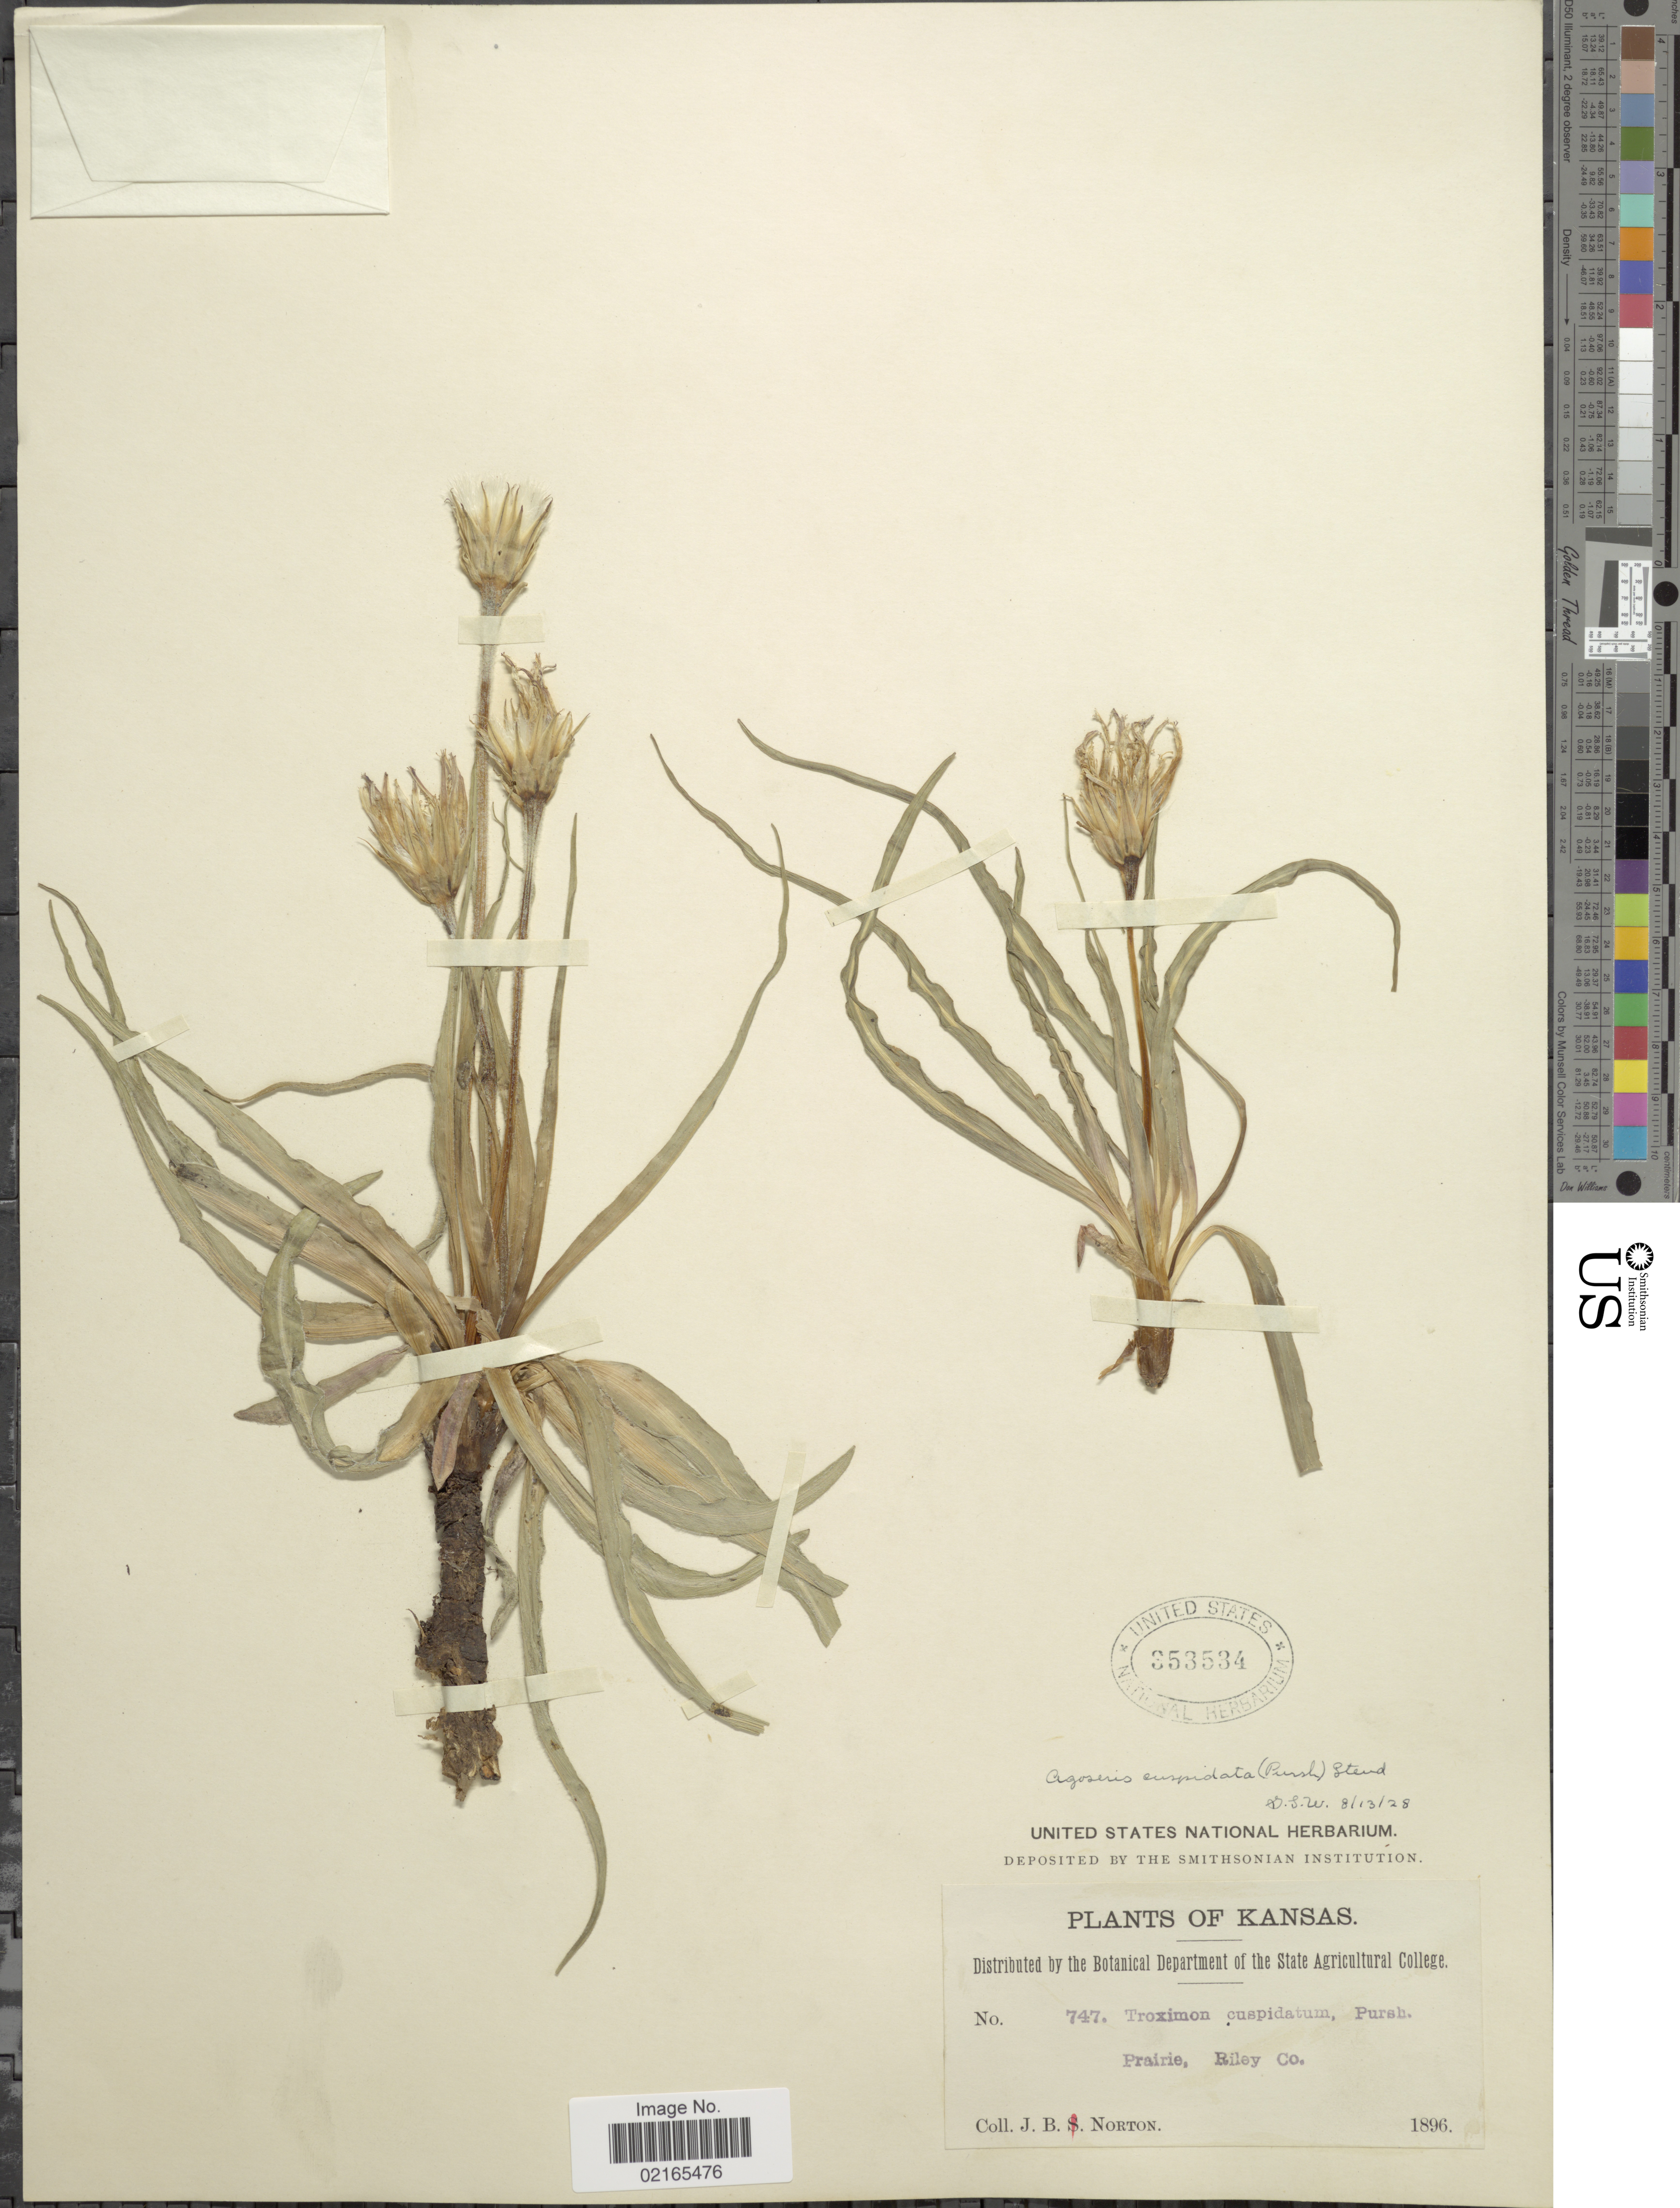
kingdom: Plantae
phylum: Tracheophyta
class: Magnoliopsida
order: Asterales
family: Asteraceae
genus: Nothocalais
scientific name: Nothocalais cuspidata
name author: (Pursh) Greene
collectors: J. B. Norton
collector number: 747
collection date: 1896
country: United States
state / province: Kansas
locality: Prairie, Riley Co.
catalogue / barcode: US 353534